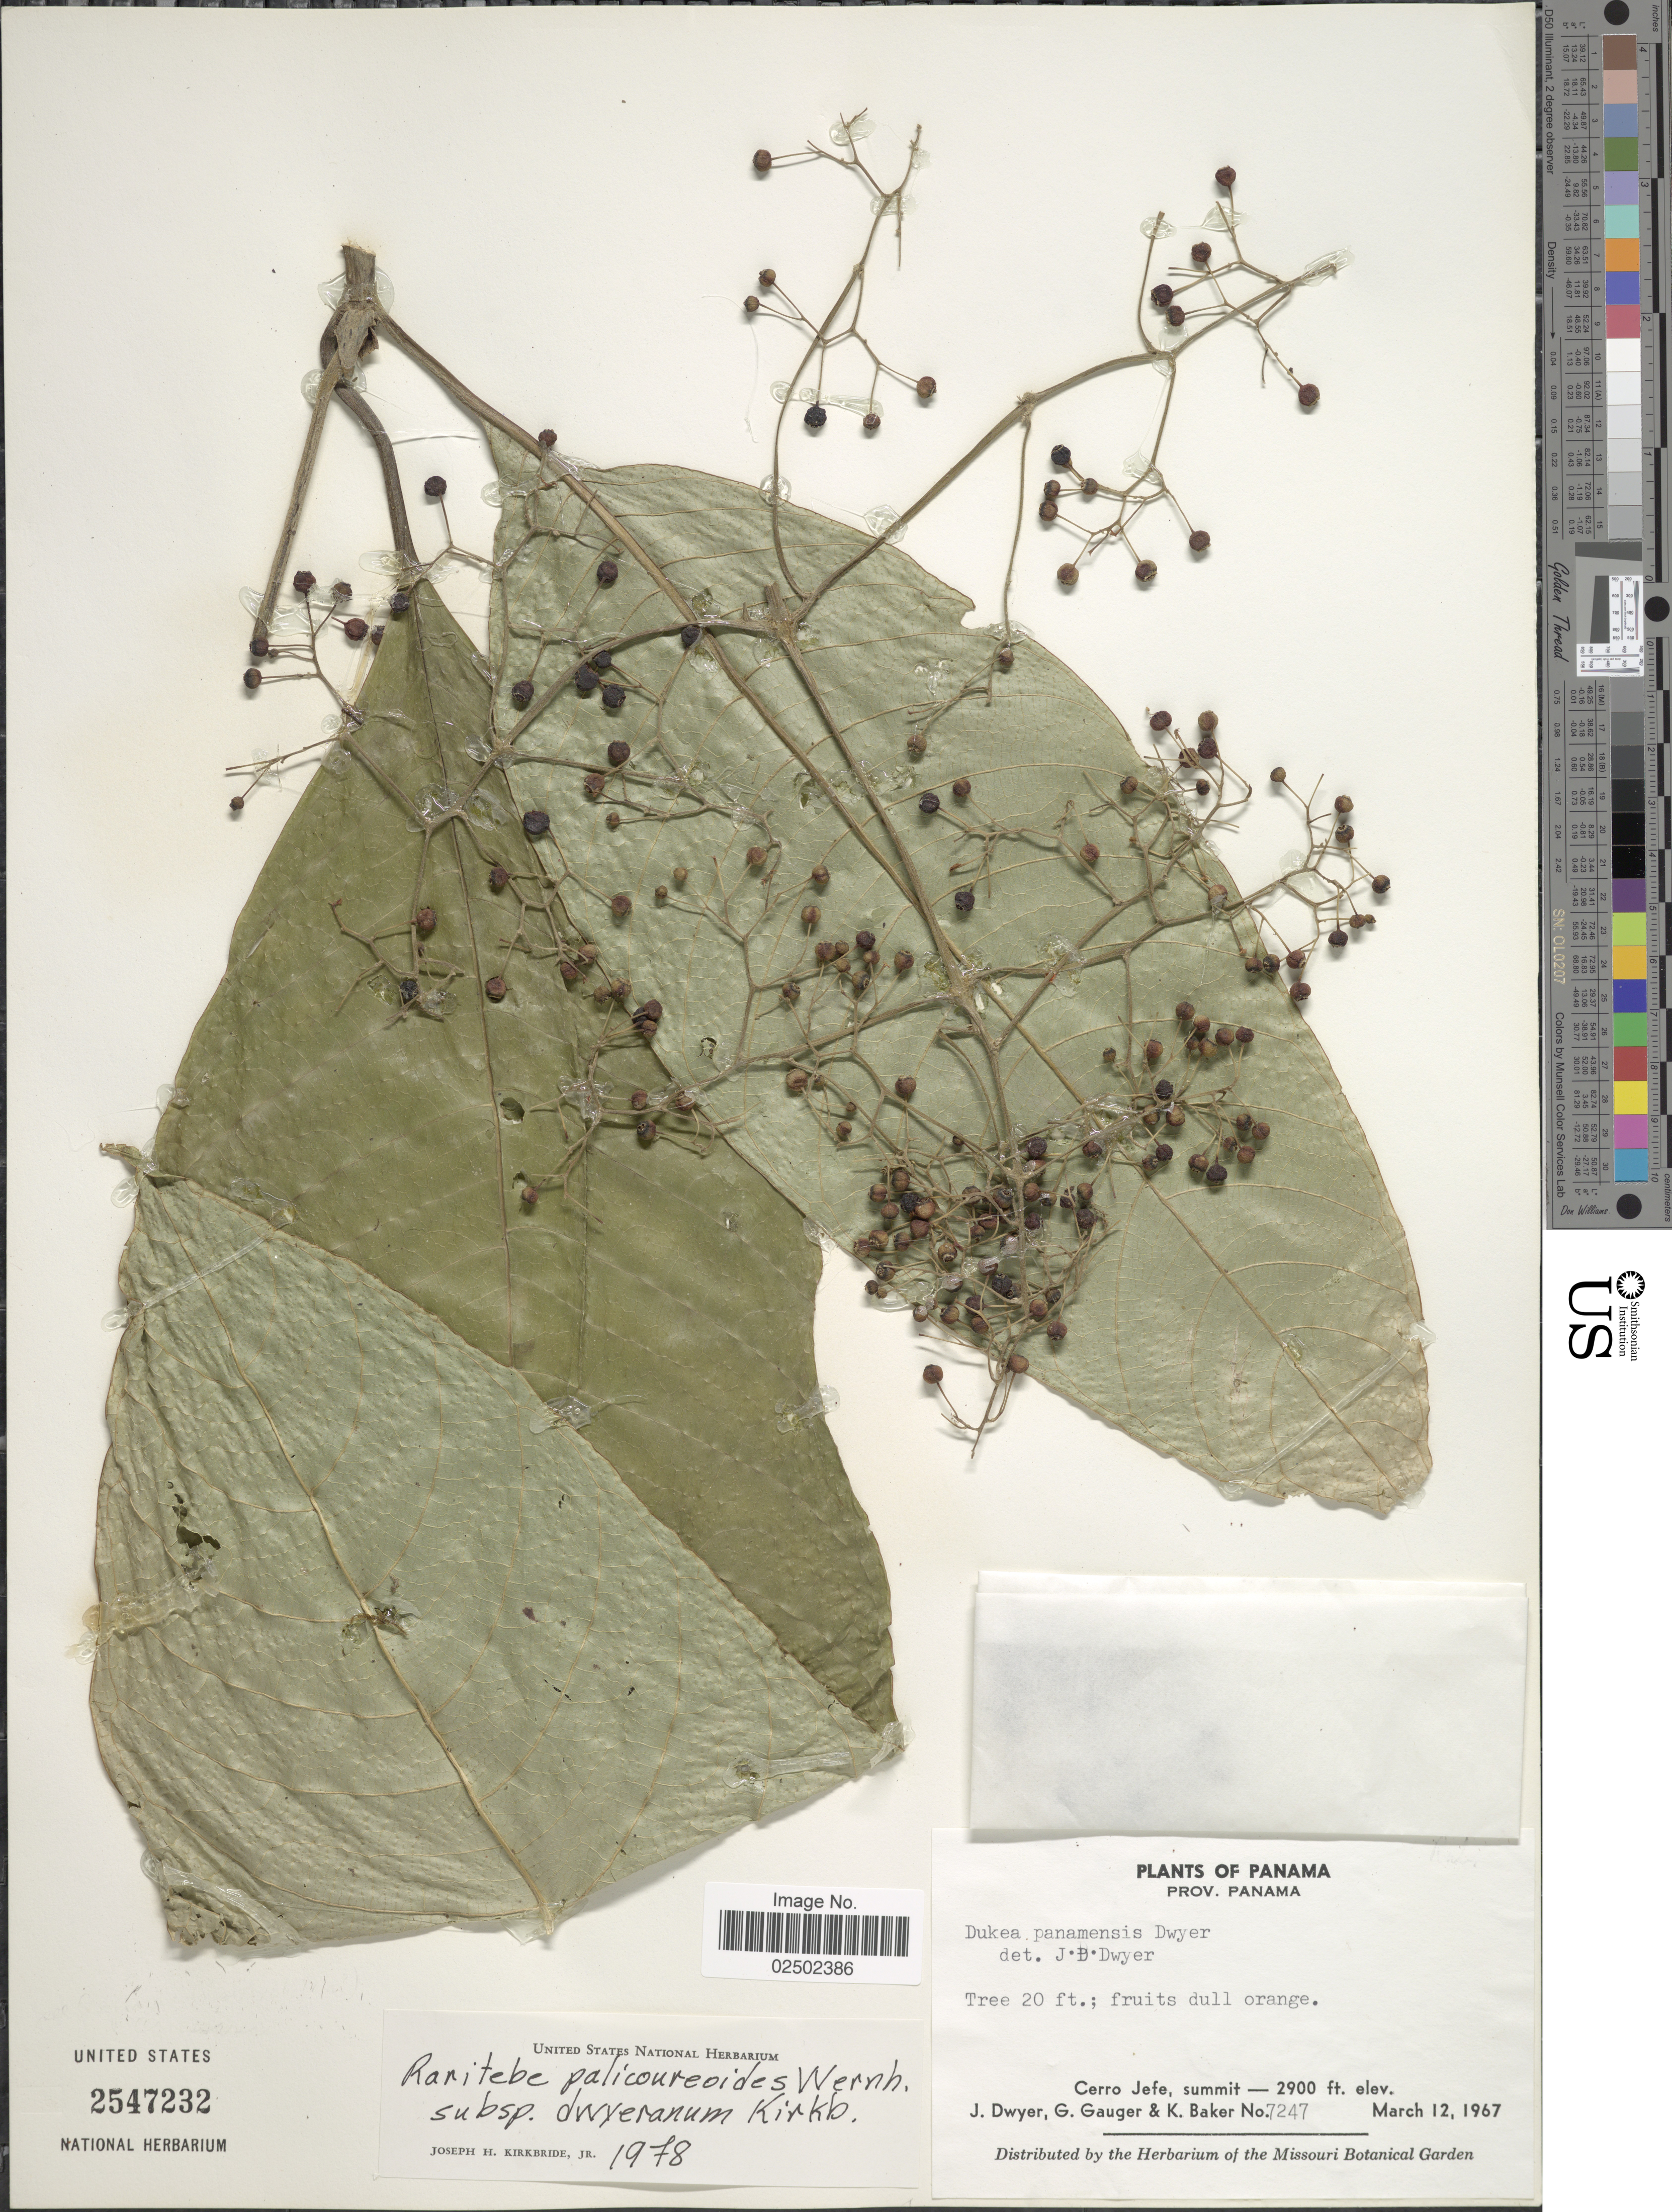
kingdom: Plantae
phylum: Tracheophyta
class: Magnoliopsida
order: Gentianales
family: Rubiaceae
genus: Raritebe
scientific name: Raritebe palicoureoides subsp. dwyeranum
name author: J.H. Kirkbr.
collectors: J. Dwyer, G. Gauger & K. Baker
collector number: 7247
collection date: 1967-03-12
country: Panama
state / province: Panamá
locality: Cerro Jefe, summit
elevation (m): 884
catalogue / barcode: US 2547232